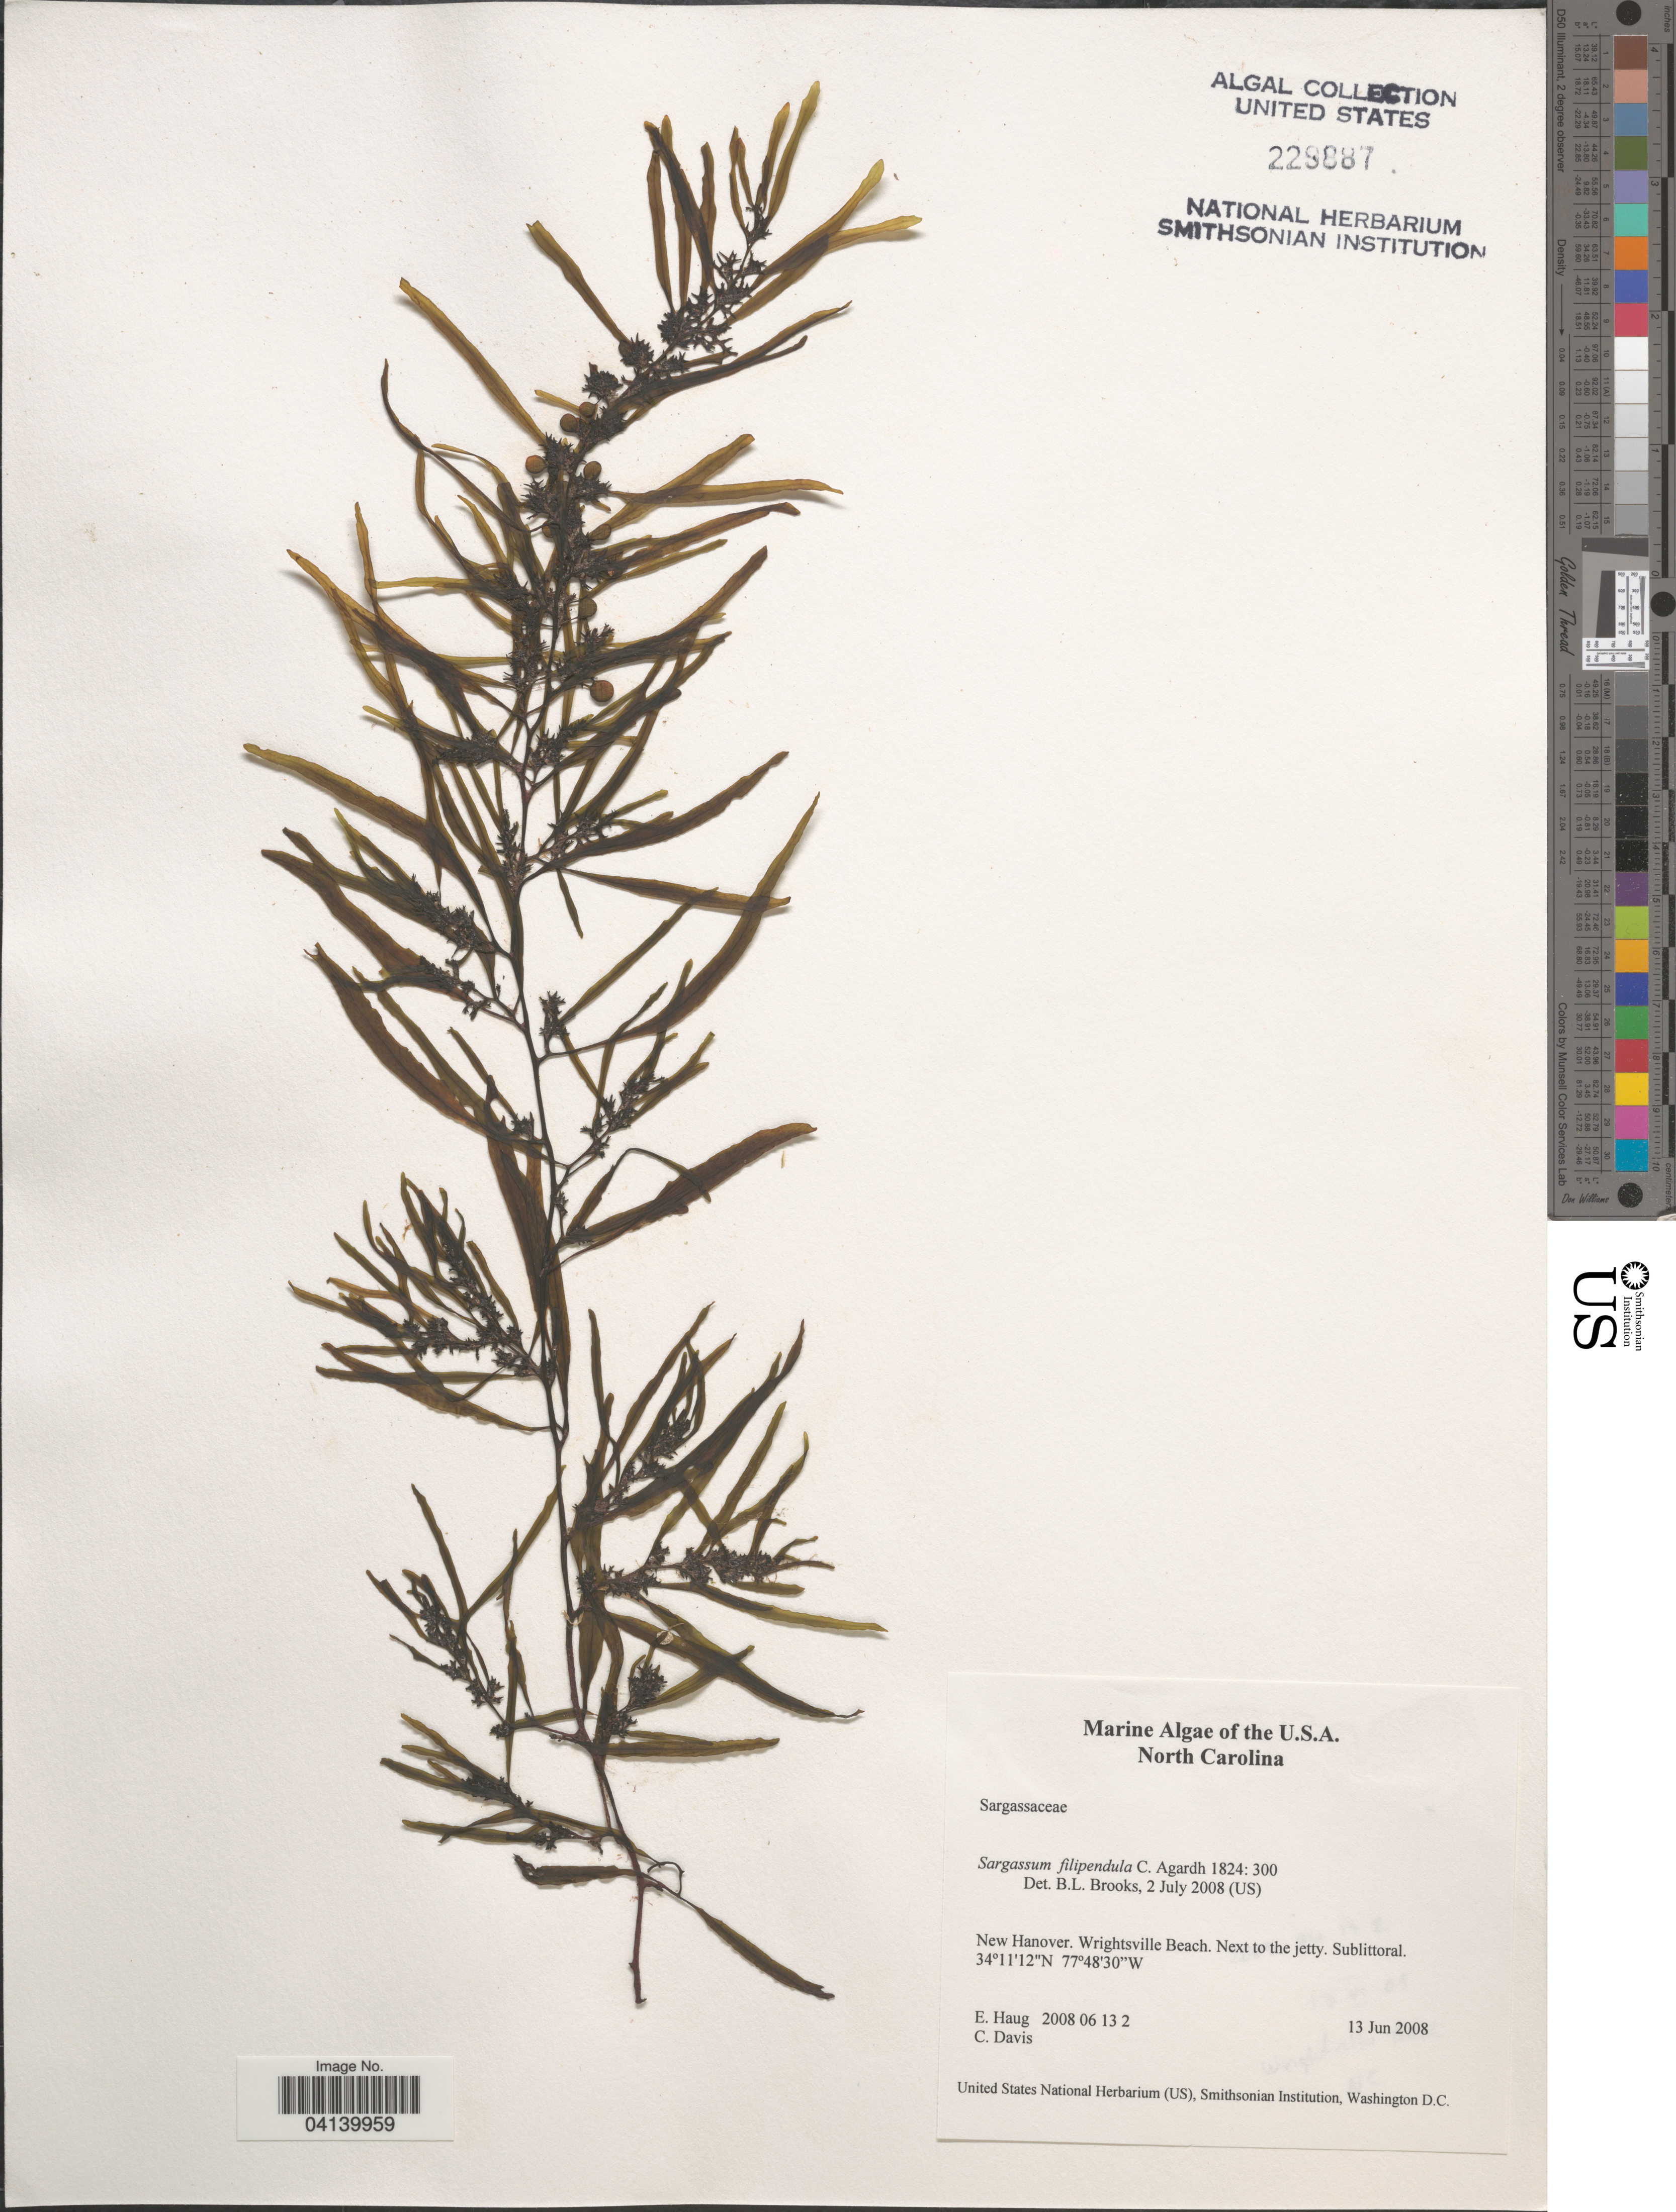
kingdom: Chromista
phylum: Ochrophyta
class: Phaeophyceae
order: Fucales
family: Sargassaceae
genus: Sargassum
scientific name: Sargassum filipendula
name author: C. Agardh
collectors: E. Haug & C. Davis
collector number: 200806132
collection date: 2008-06-13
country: United States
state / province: North Carolina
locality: New Hanover. Wrightsville Beach. Next to the jetty. Sublittoral.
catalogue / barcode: US 229887